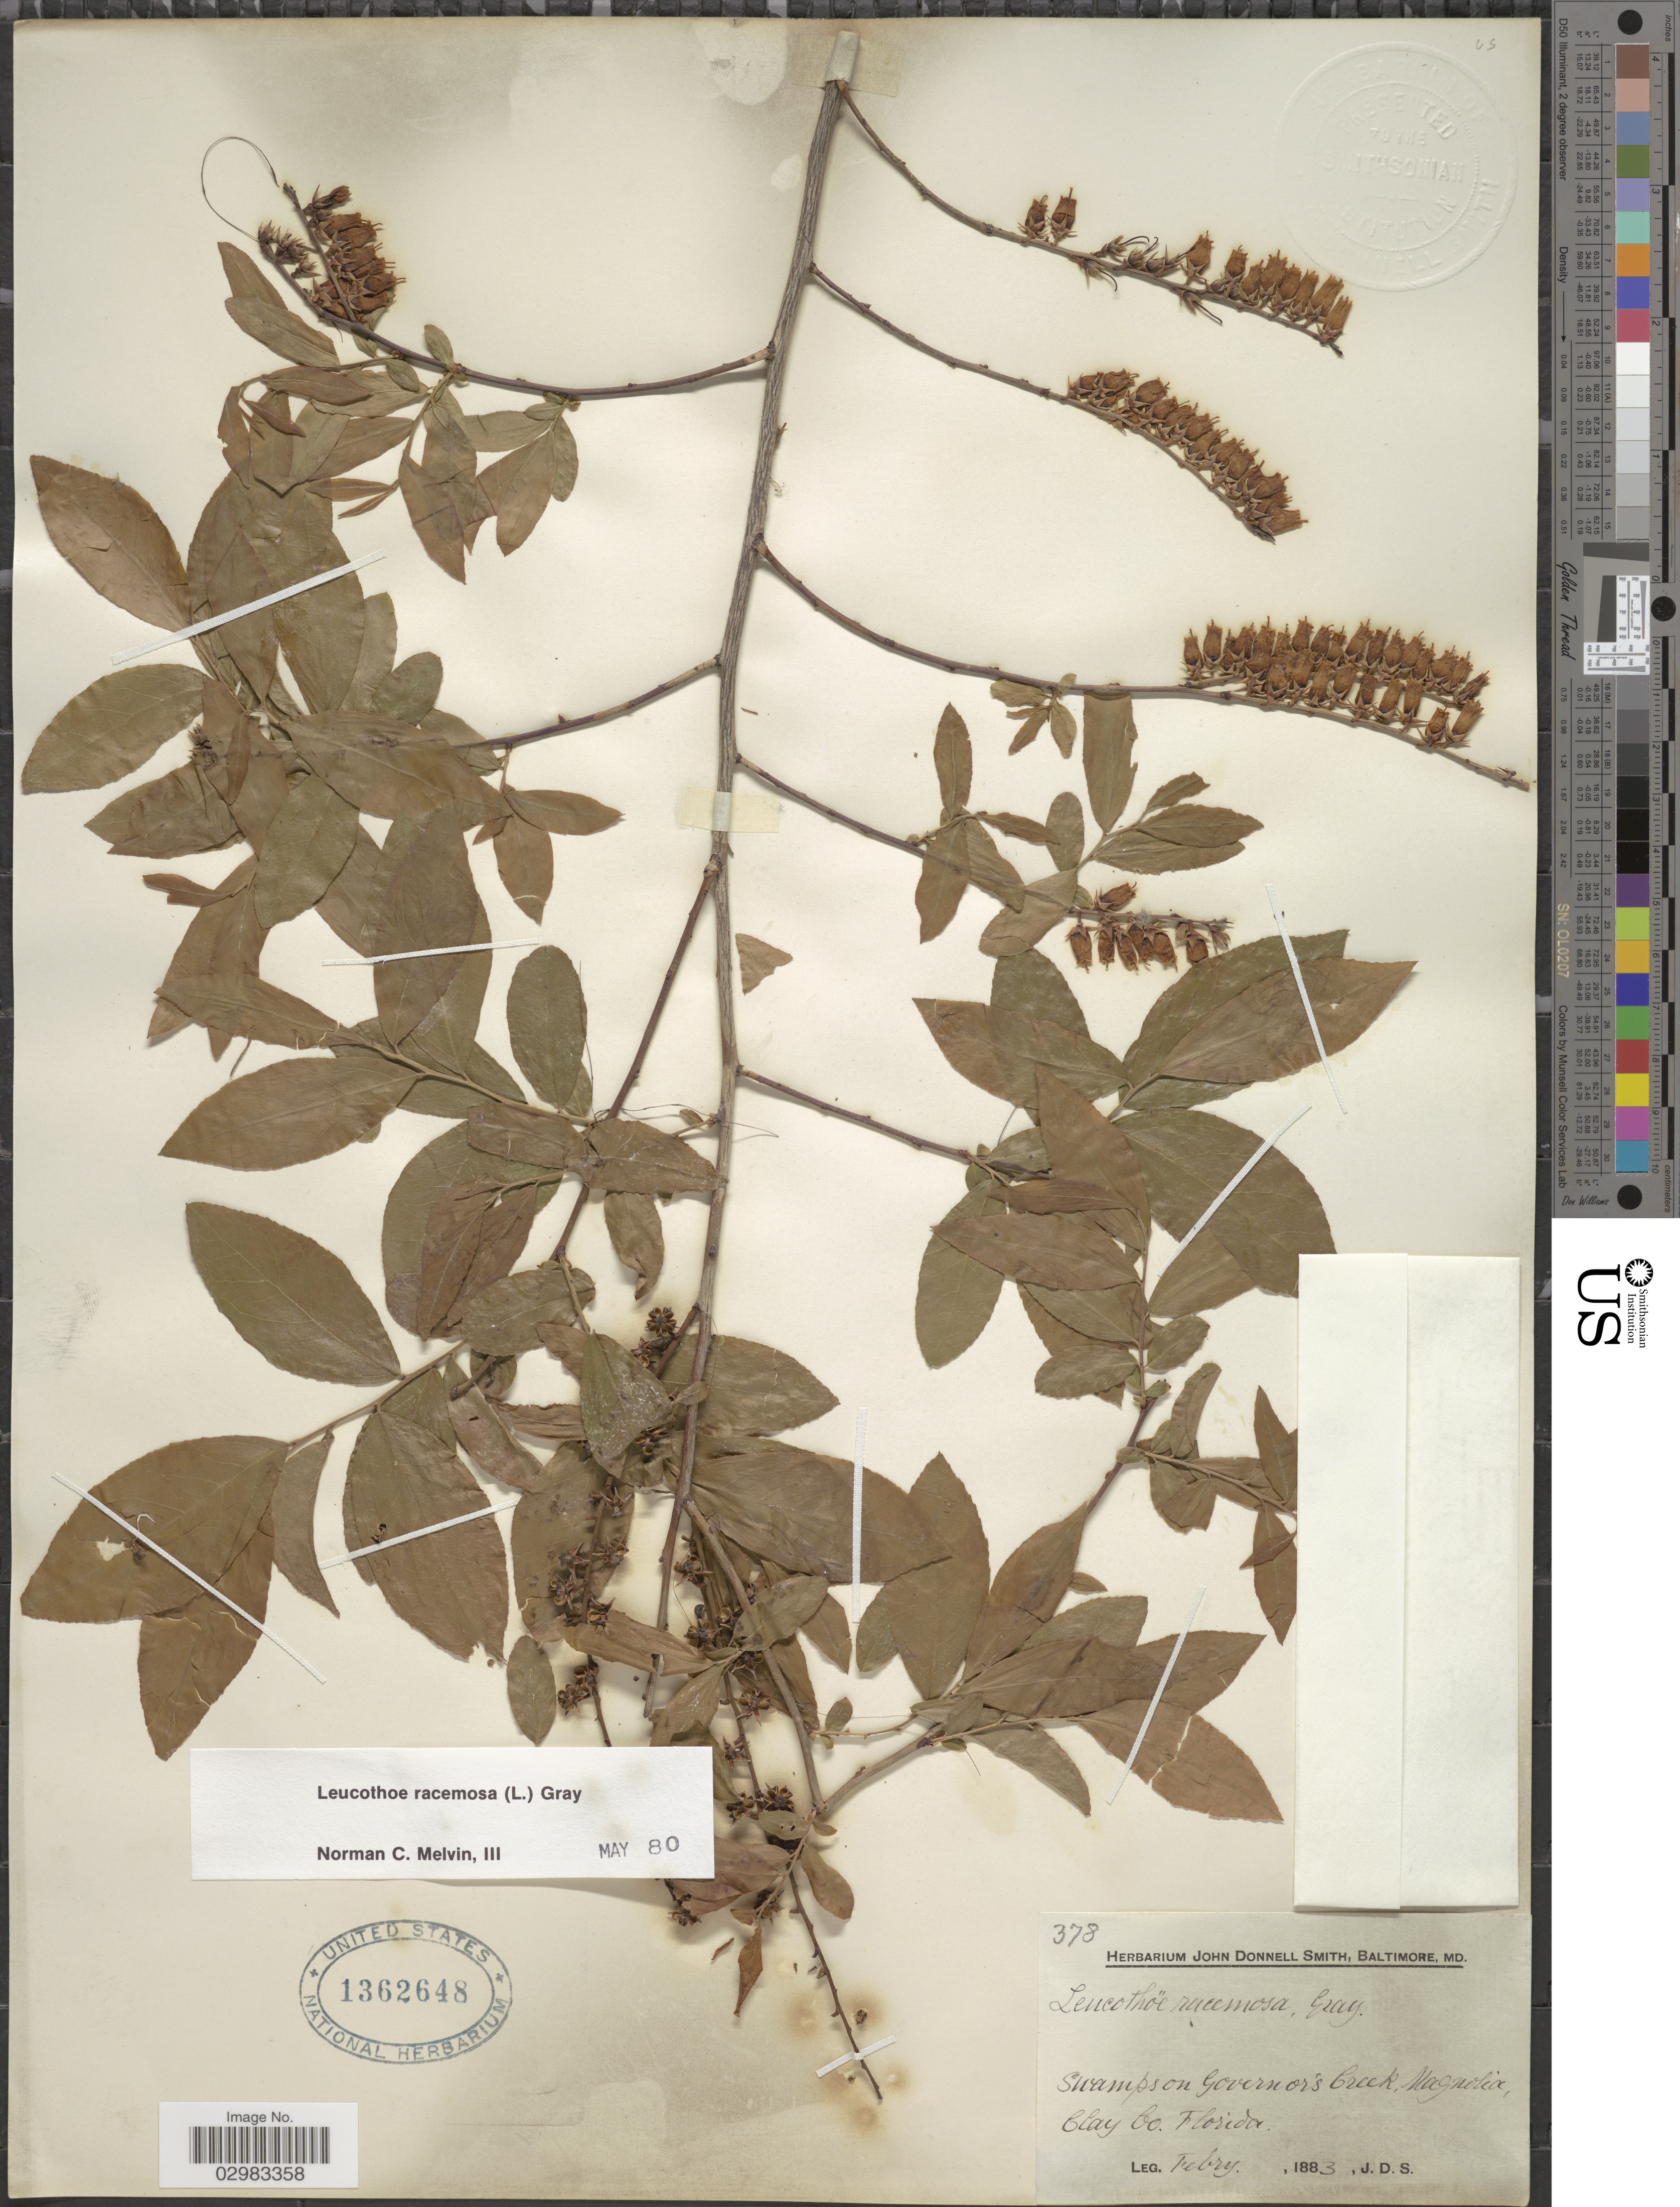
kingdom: Plantae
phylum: Tracheophyta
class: Magnoliopsida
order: Ericales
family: Ericaceae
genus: Leucothoe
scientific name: Leucothoë racemosa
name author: (L.) A. Gray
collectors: J. Donnell Smith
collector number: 378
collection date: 1883-02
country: United States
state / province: Florida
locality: Swamps on Governor's Creek, Magnolia, Clay Co.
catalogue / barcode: US 1362648